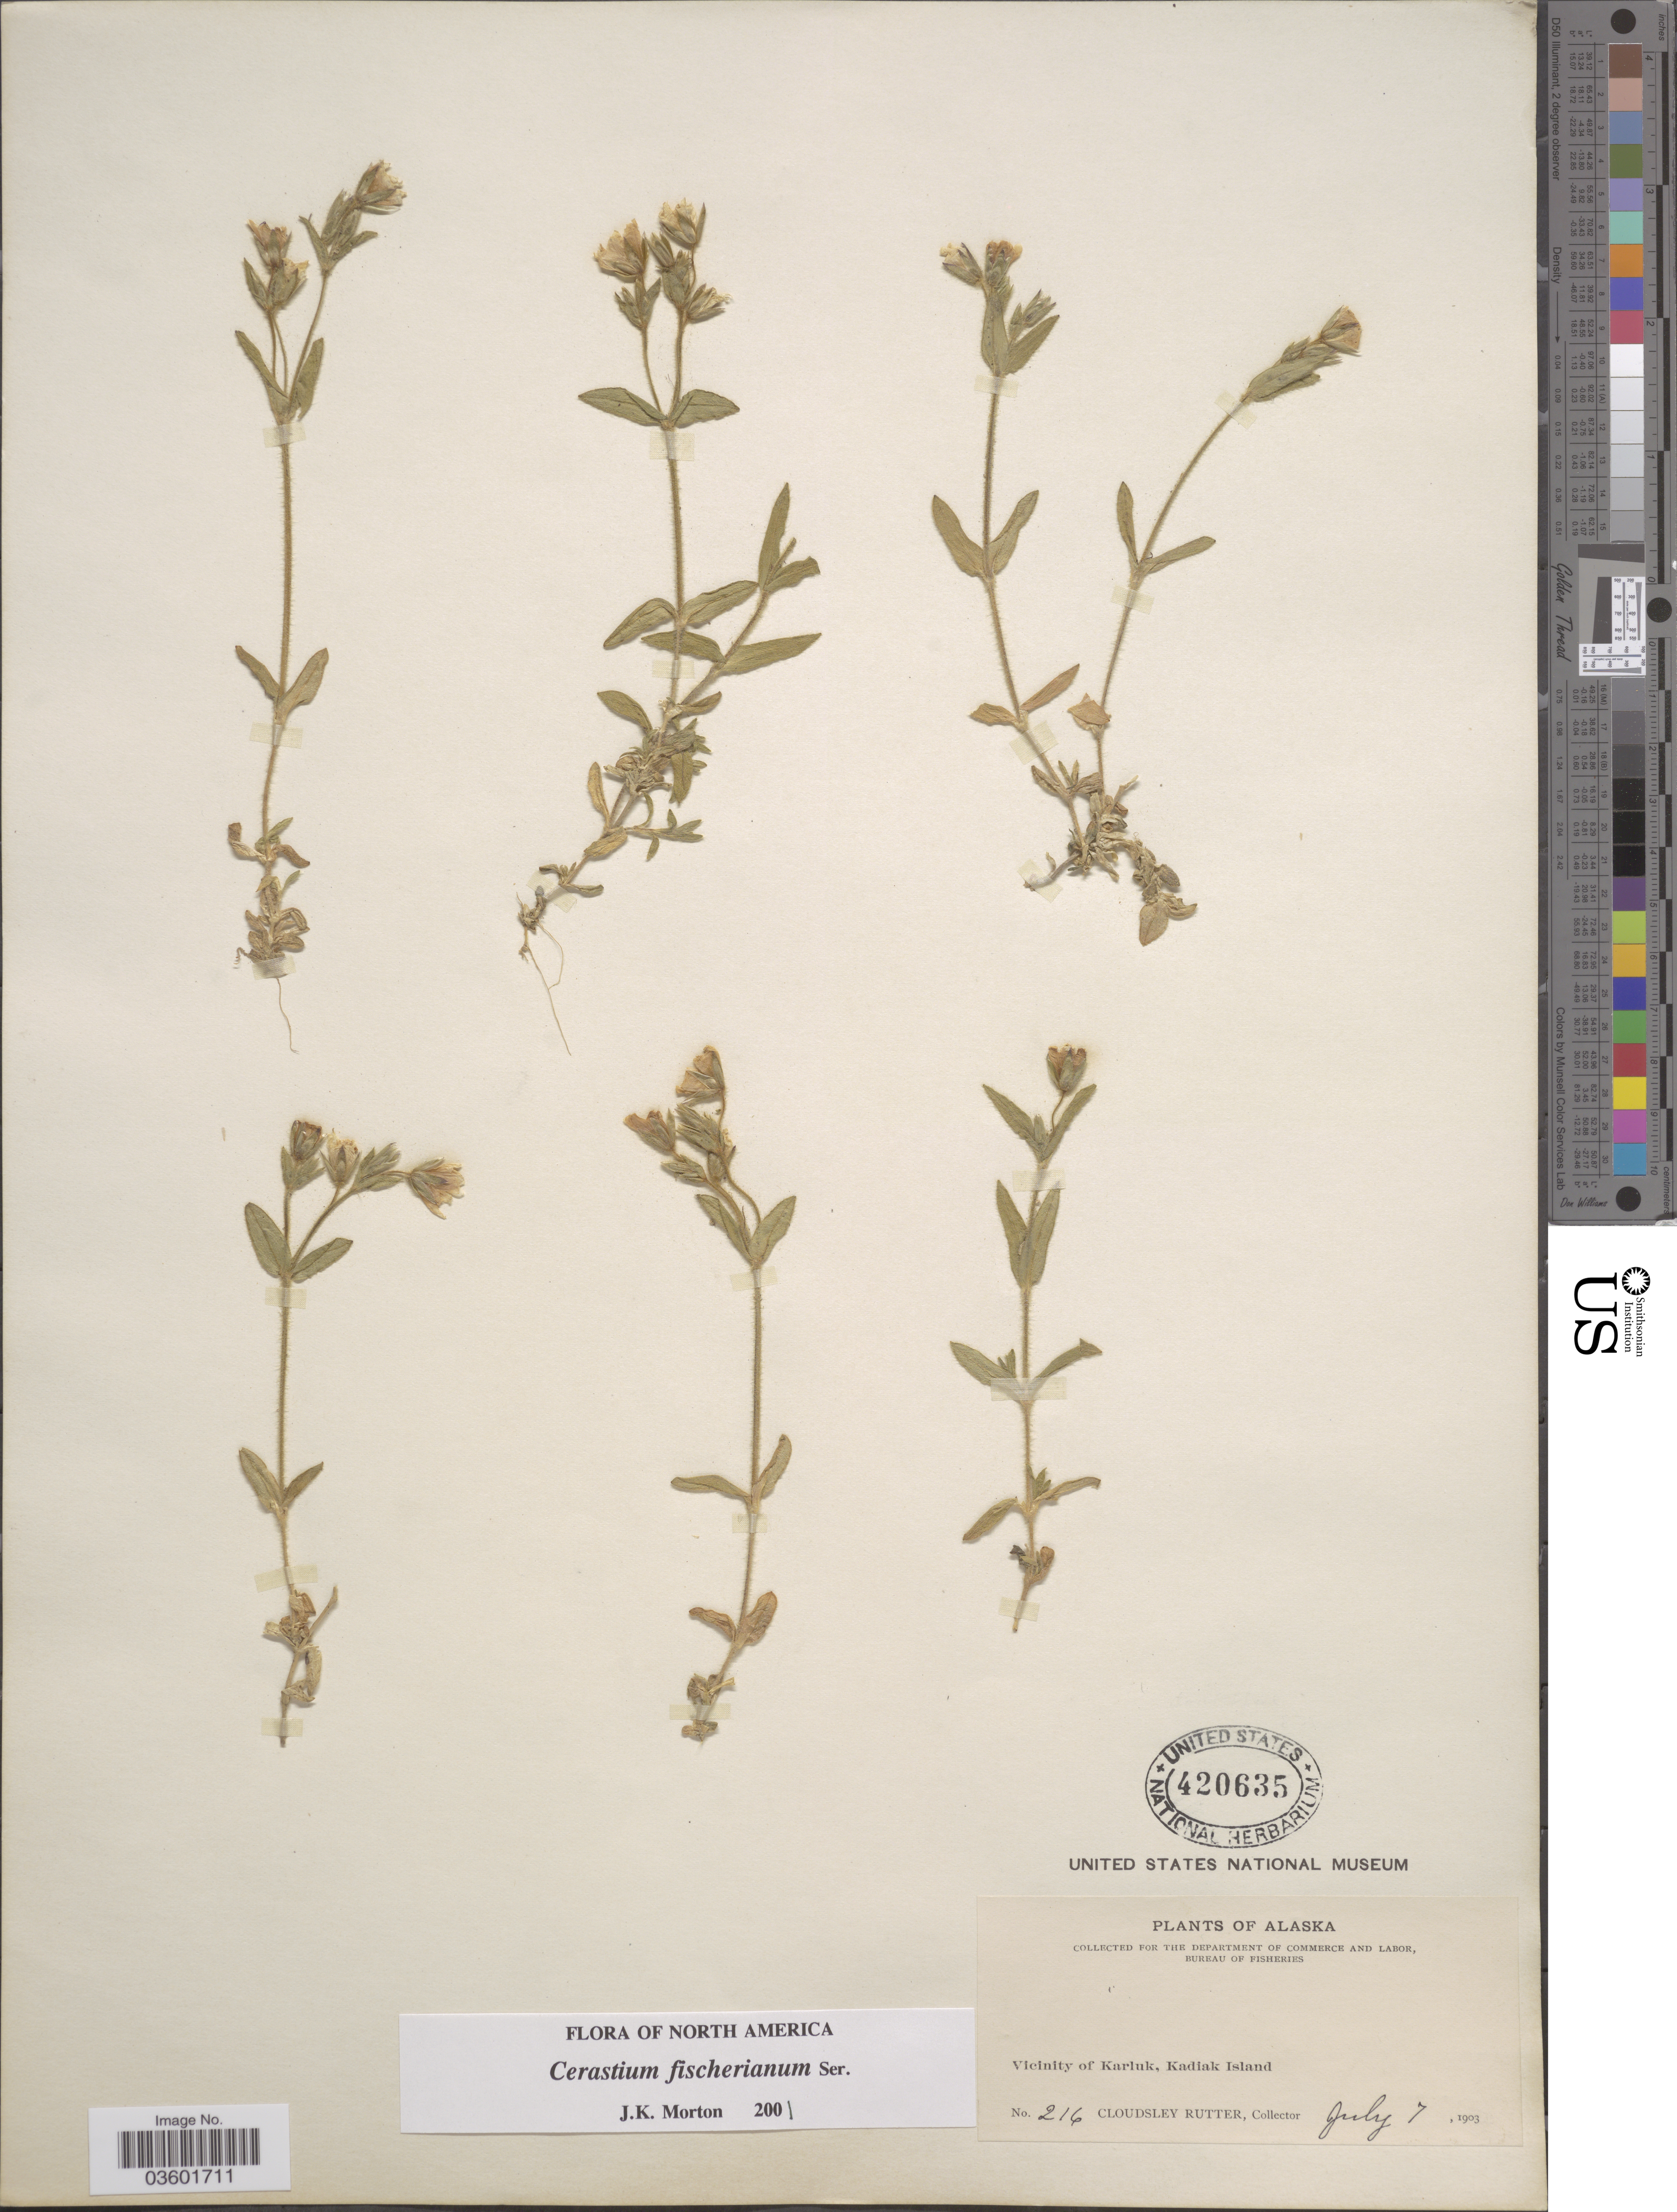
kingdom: Plantae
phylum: Tracheophyta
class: Magnoliopsida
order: Caryophyllales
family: Caryophyllaceae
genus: Cerastium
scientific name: Cerastium fischerianum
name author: Ser.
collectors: C. Rutter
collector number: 216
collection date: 1903-07-07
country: United States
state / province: Alaska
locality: Vicinity of Karluk, Kadiak Island.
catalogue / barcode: US 420635